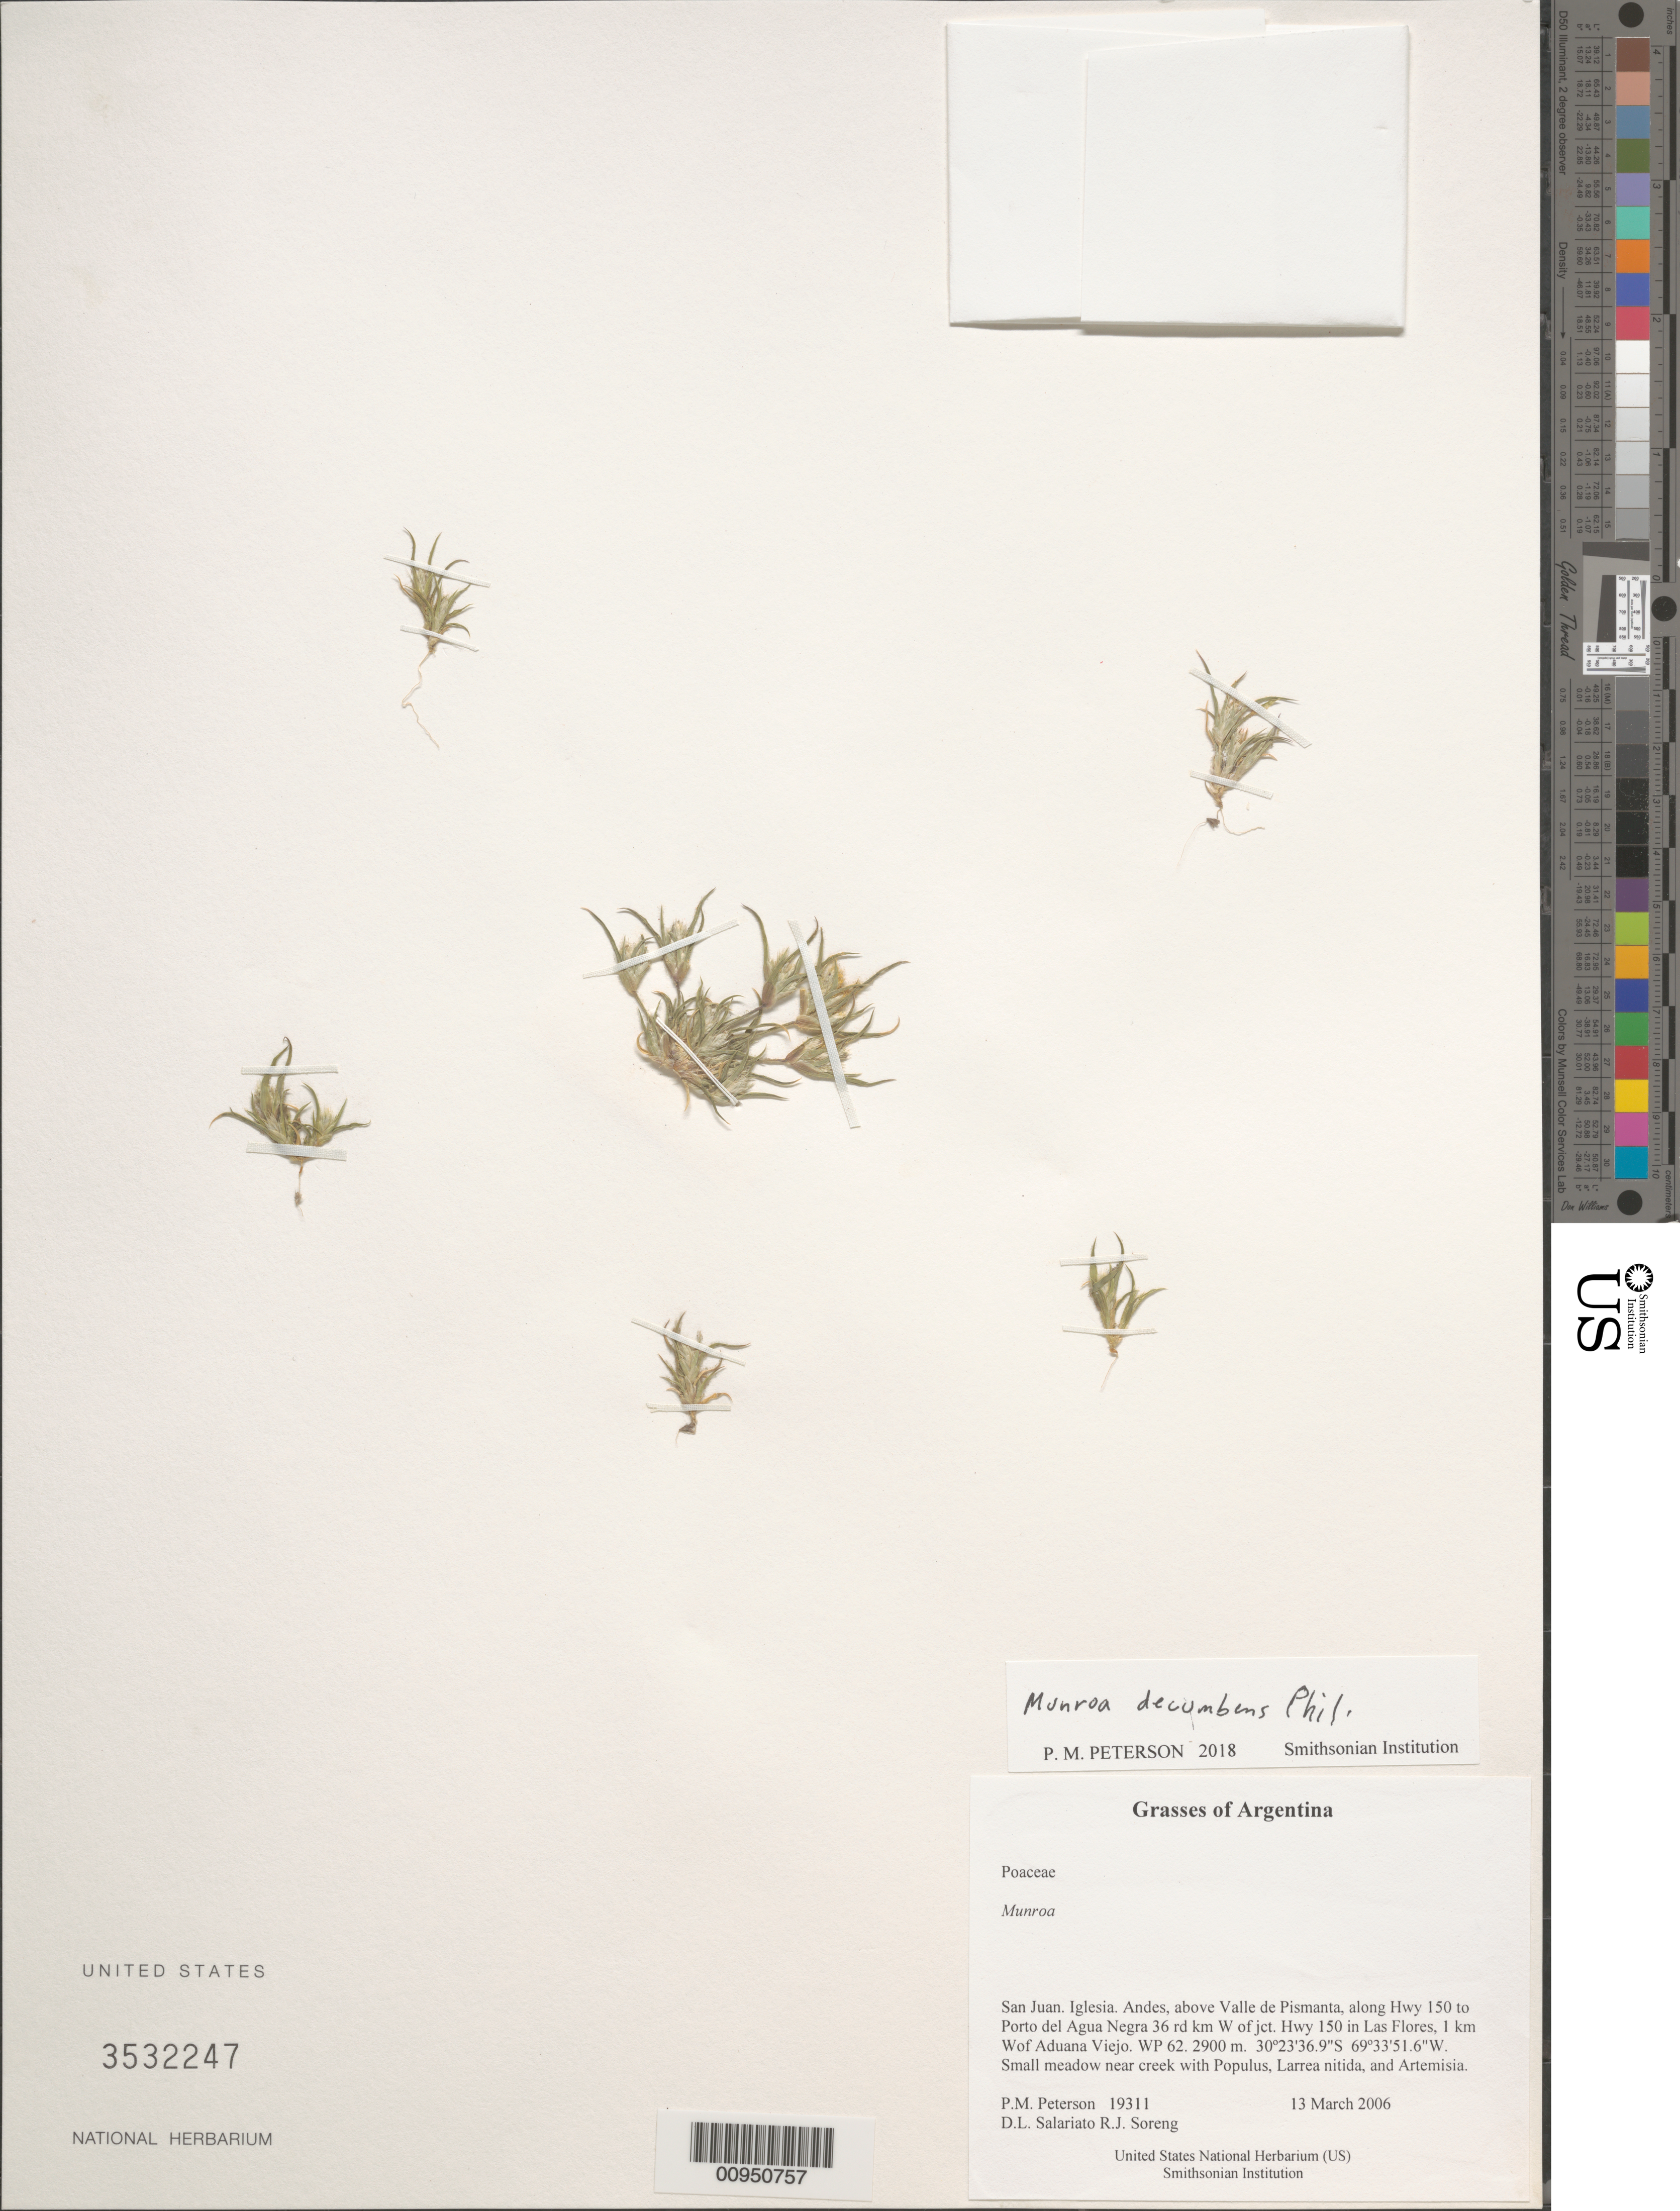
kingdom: Plantae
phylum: Tracheophyta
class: Liliopsida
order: Poales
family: Poaceae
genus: Munroa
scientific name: Munroa decumbens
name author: Phil.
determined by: Peterson, Paul M., (BOT), Smithsonian Institution - National Museum of Natural History (UNITED STATES)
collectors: P. M. Peterson, R. J. Soreng, D. Salariato & A. Panizza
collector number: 19311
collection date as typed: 13 Mar 2006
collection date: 2006-03-13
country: Argentina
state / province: San Juan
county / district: Iglesia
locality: Andes, above Valle de Pismanta, along Hwy 150 to Porto del Agua Negra 36 rd km W of jct. Hwy 150 in Las Flores, 1 km W of Aduana Viejo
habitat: Small meadow near creek with Populus, Larrea nitida, and Artemisia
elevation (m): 2900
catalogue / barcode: US 3532247